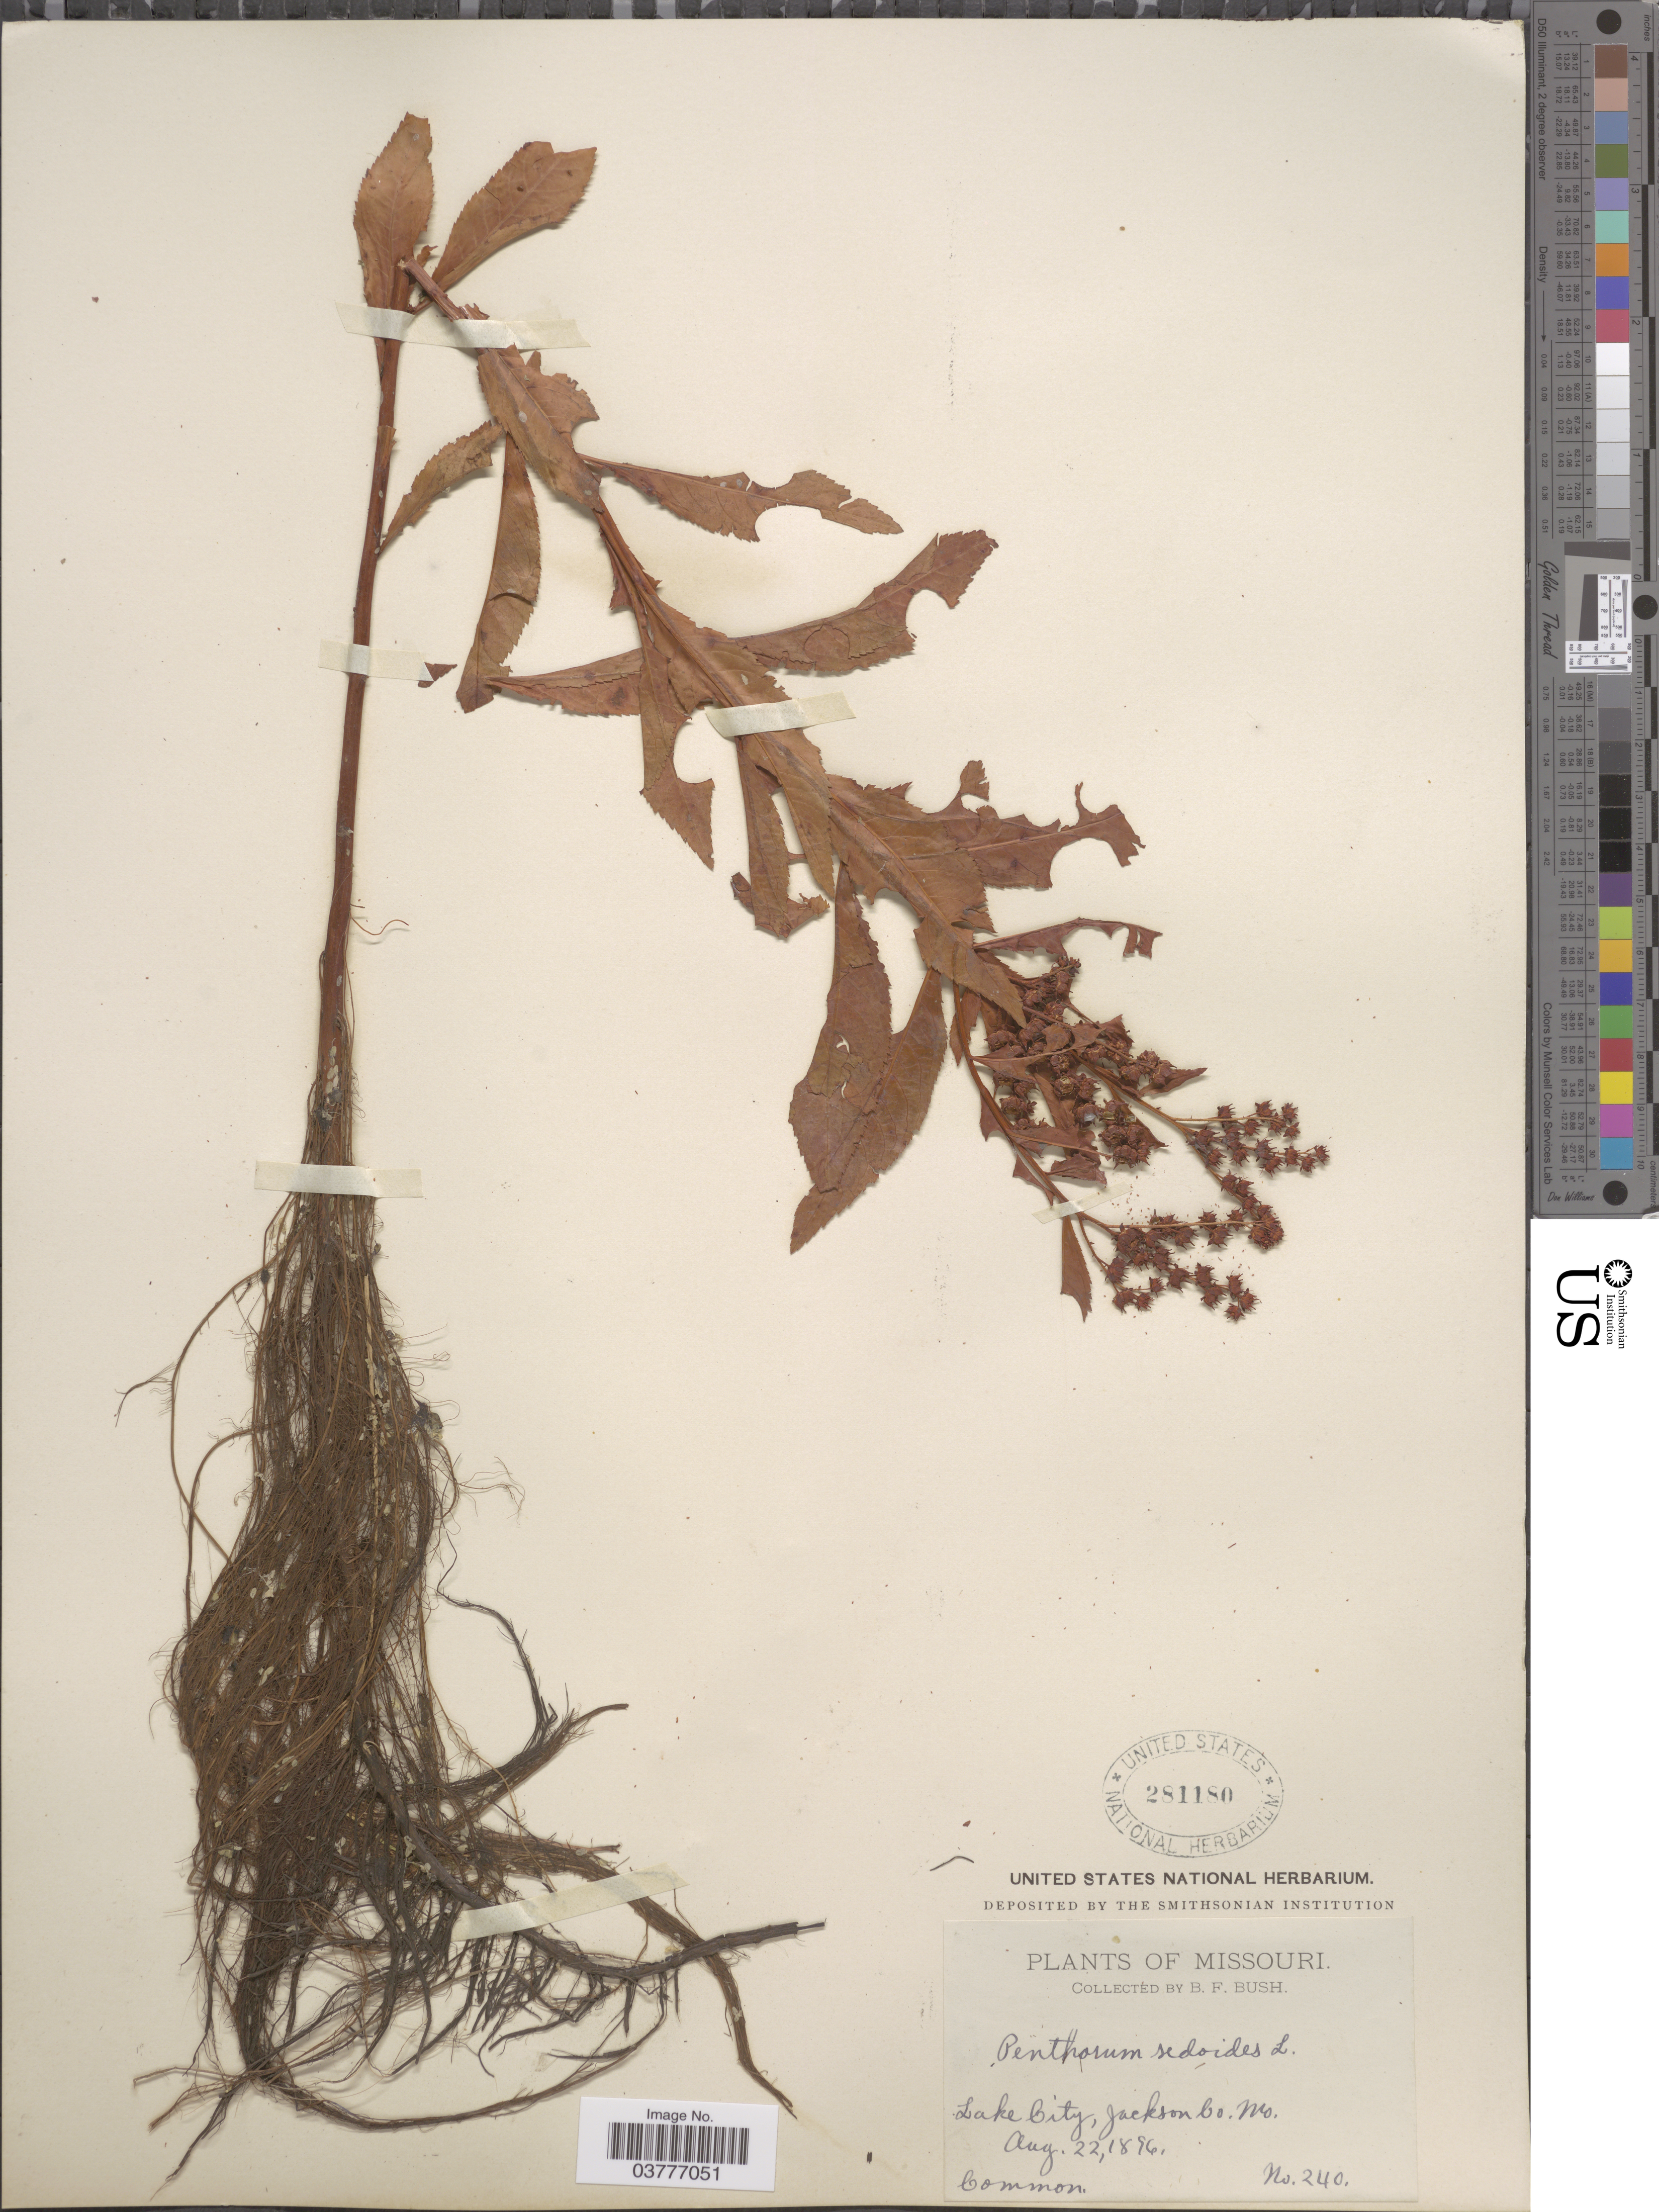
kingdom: Plantae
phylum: Tracheophyta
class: Magnoliopsida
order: Saxifragales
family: Penthoraceae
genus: Penthorum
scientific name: Penthorum sedoides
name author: L.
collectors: B. F. Bush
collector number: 240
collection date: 1896-08-22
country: United States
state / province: Missouri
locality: Lake City, Jackson Co.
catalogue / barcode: US 281180